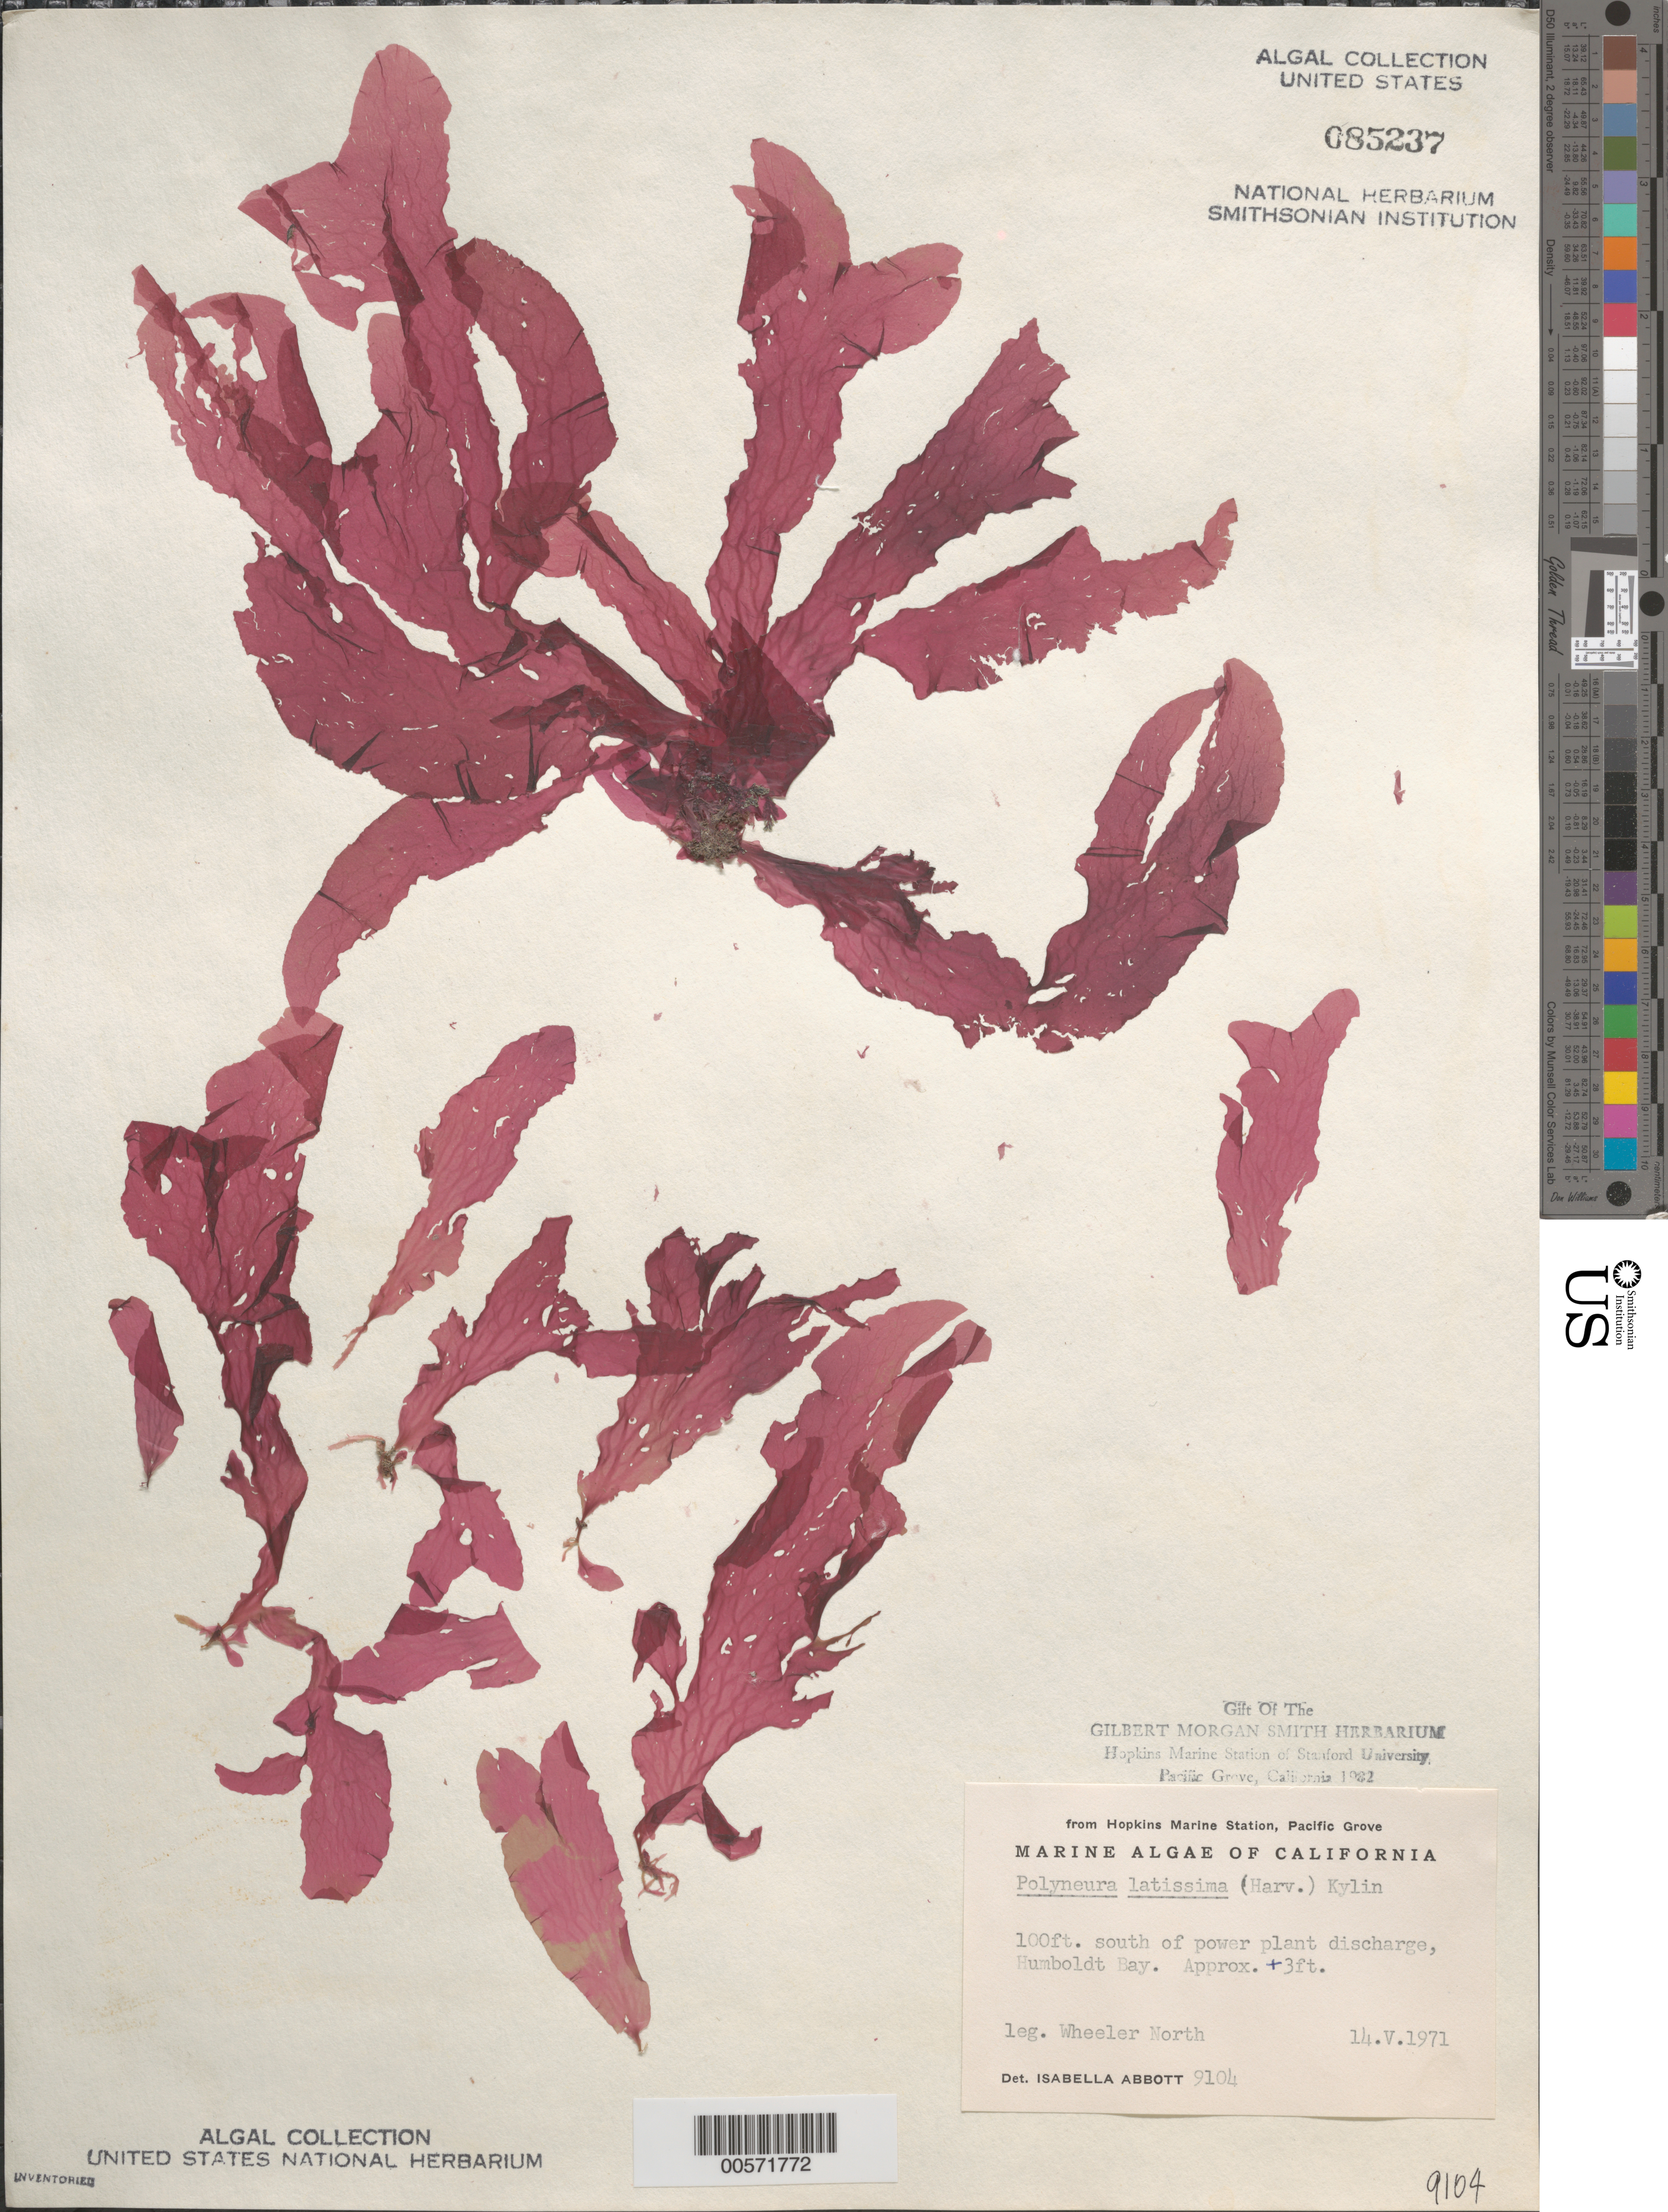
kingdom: Plantae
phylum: Rhodophyta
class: Florideophyceae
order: Ceramiales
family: Delesseriaceae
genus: Polyneura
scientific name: Polyneura latissima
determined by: Abbott, Isabella A.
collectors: W. North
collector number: IAA 9104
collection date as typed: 14 May 1971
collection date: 1971-05-14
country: United States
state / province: California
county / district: Humboldt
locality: Humboldt Bay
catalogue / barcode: US 85237